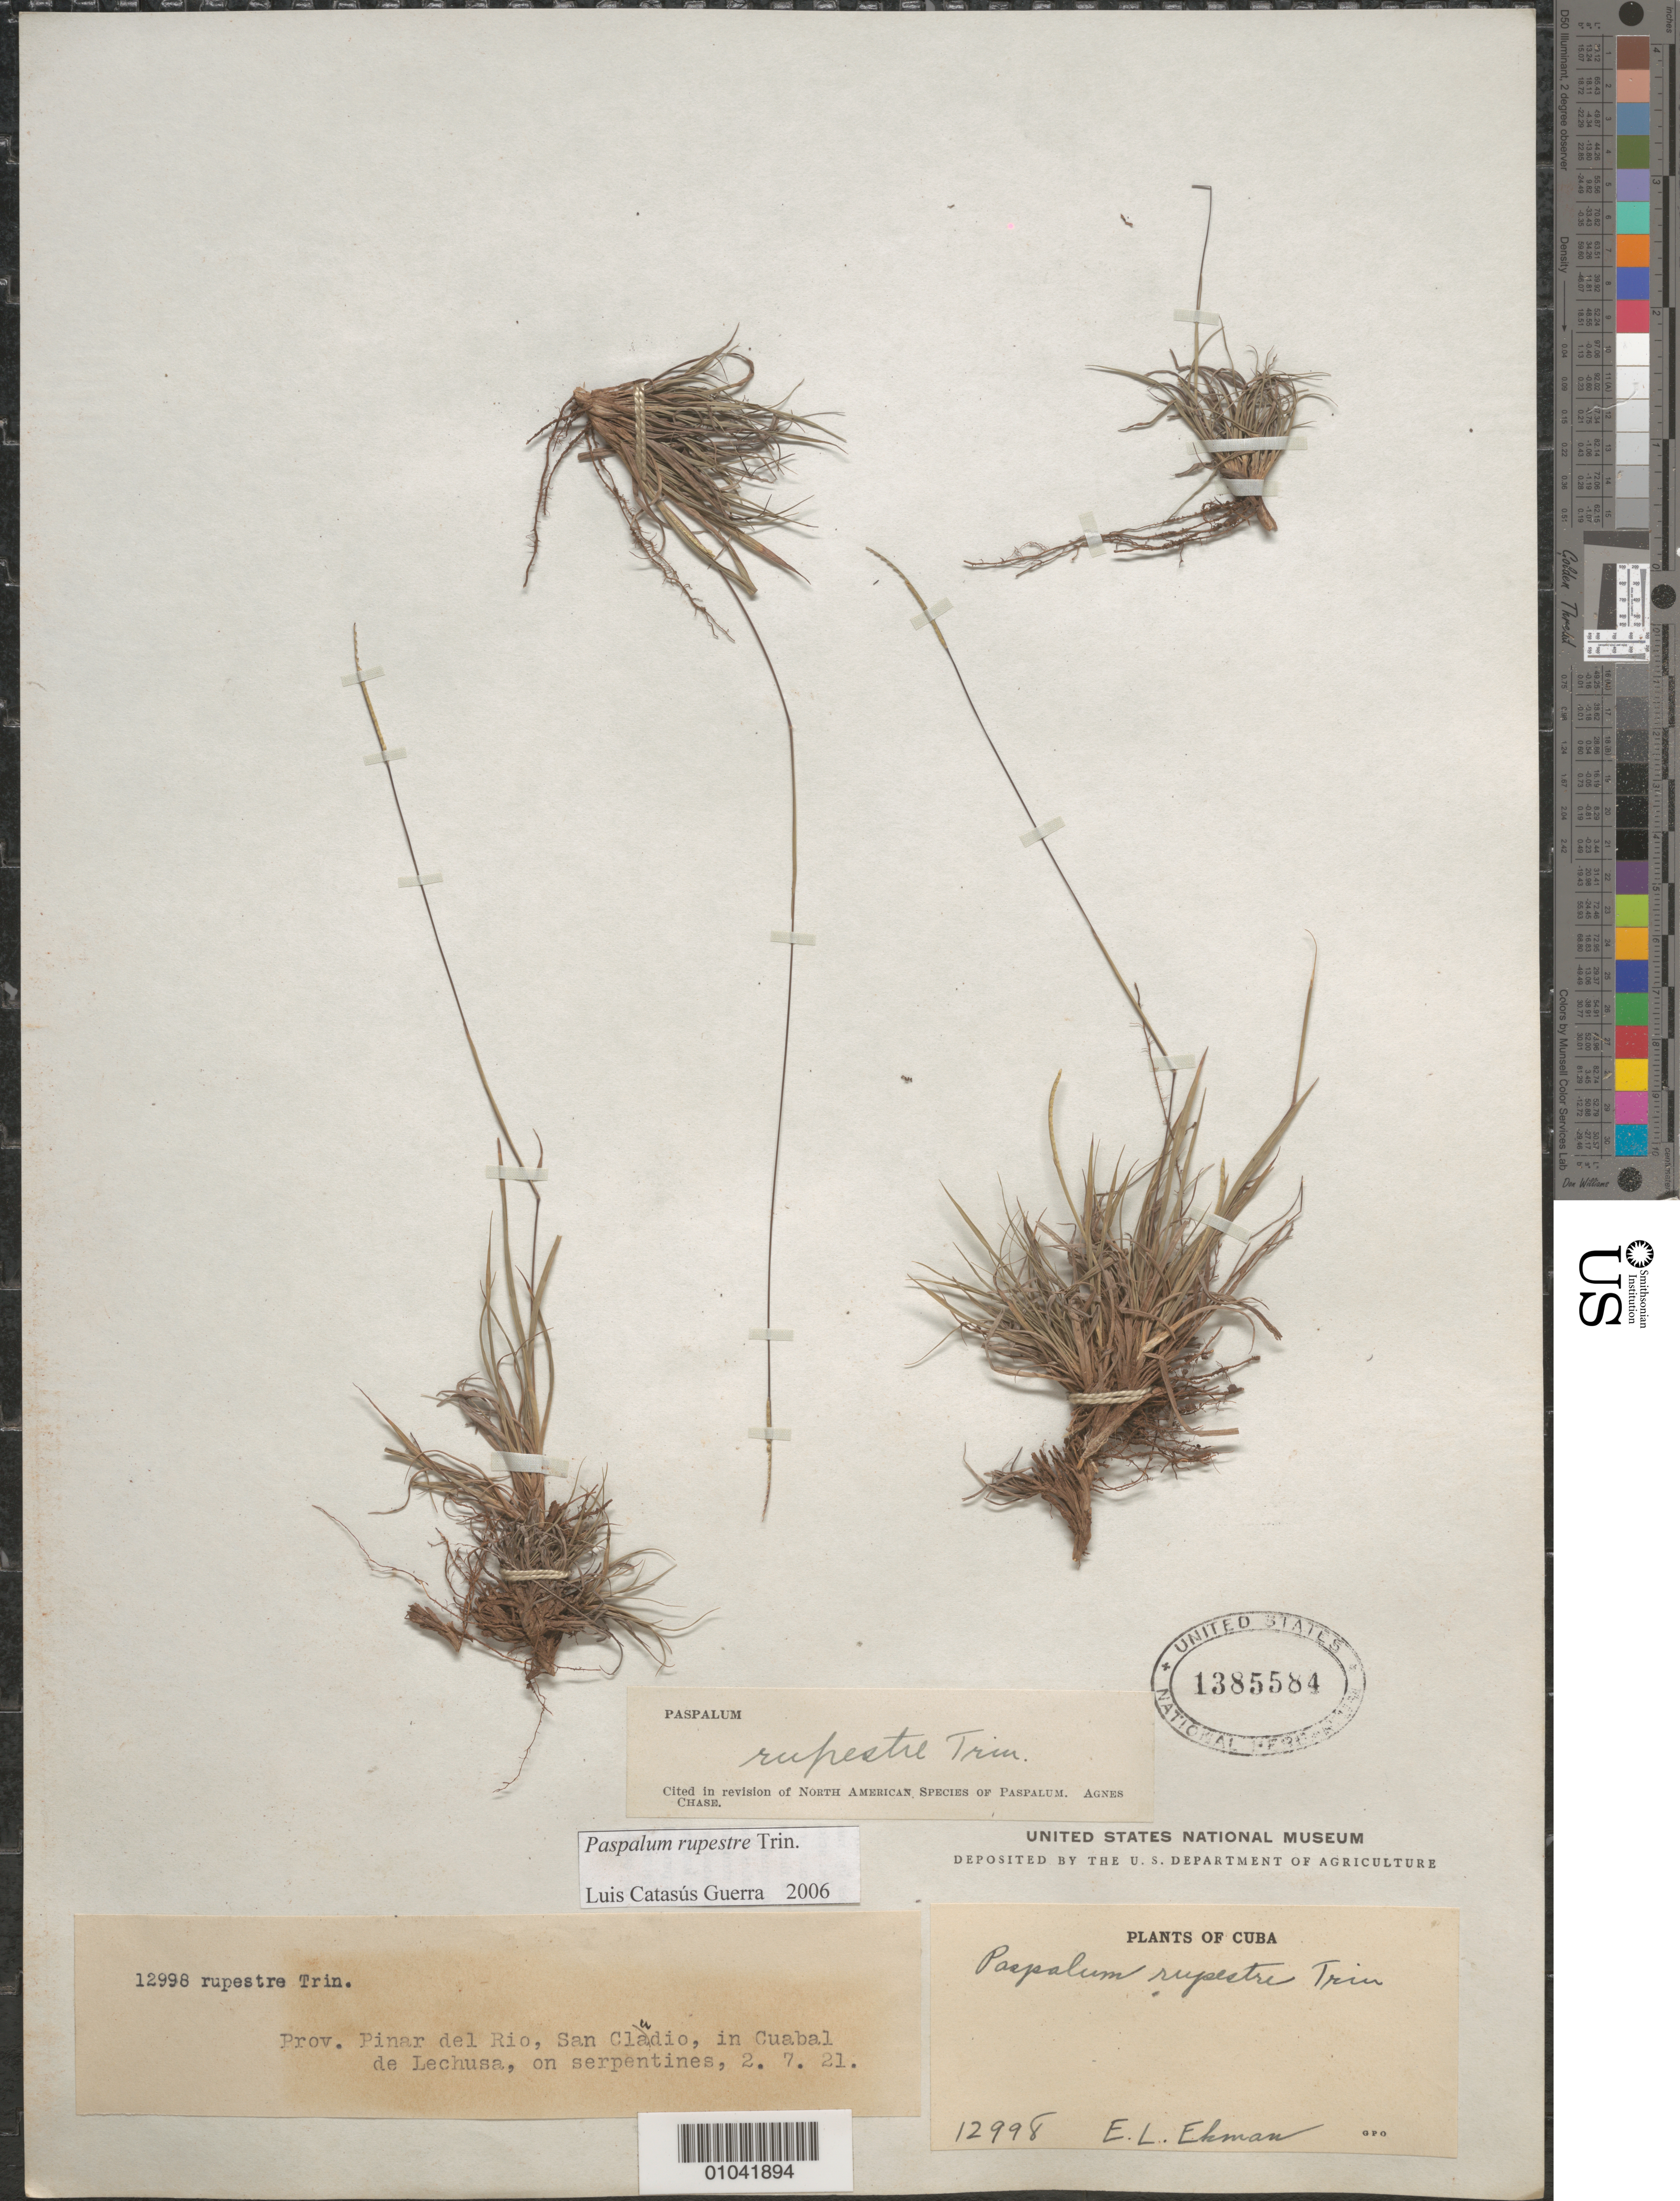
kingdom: Plantae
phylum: Tracheophyta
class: Liliopsida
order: Poales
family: Poaceae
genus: Paspalum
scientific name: Paspalum rupestre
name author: Trin.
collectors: E. L. Ekman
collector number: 12998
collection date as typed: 02 Jul 1921 and 07 Feb 1921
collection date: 1921-02-07,1921-07-02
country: Cuba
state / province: Pinar del Rio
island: Cuba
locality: San Claudio, in Cuabal de Lechusa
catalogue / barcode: US 1385584